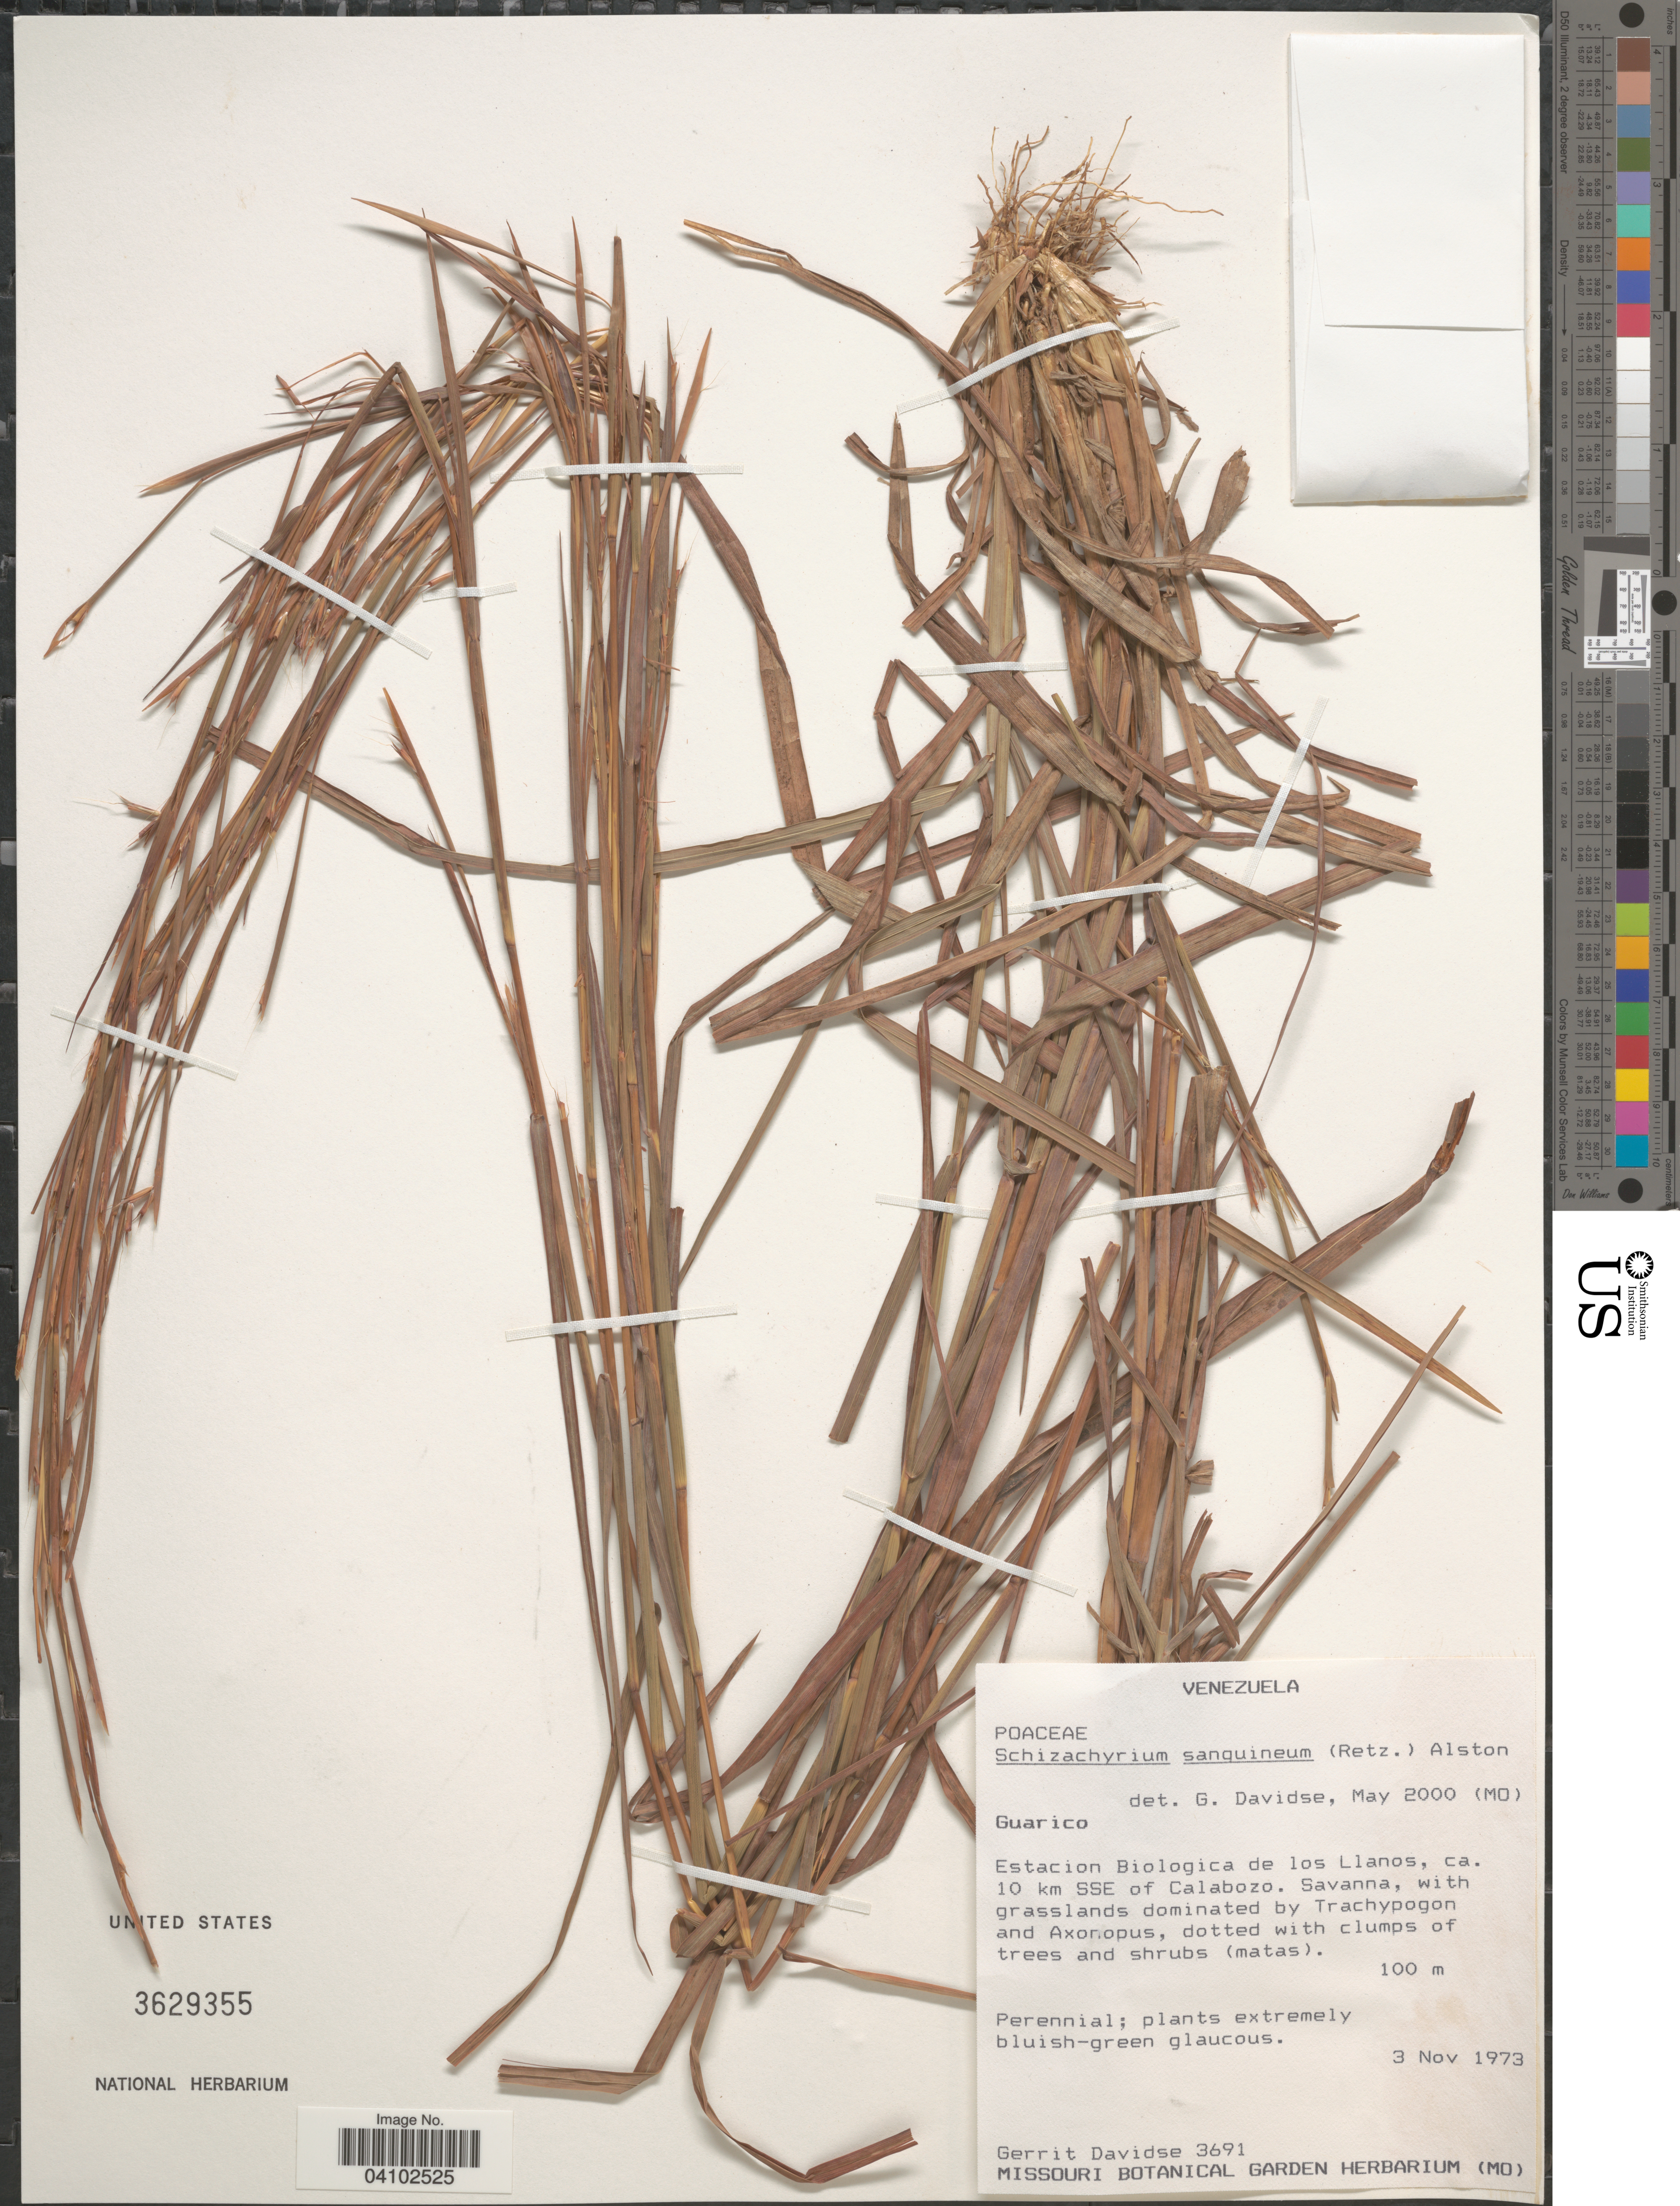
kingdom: Plantae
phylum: Tracheophyta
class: Liliopsida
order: Poales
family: Poaceae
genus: Schizachyrium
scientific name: Schizachyrium sanguineum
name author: (Retz.) Alston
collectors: G. Davidse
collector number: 3691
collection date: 1973-11-03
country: Venezuela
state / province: Guarico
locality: Estacion Biologica de los Llanos, ca. 10 km SSE of Calabozo.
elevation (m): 100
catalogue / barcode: US 3629355